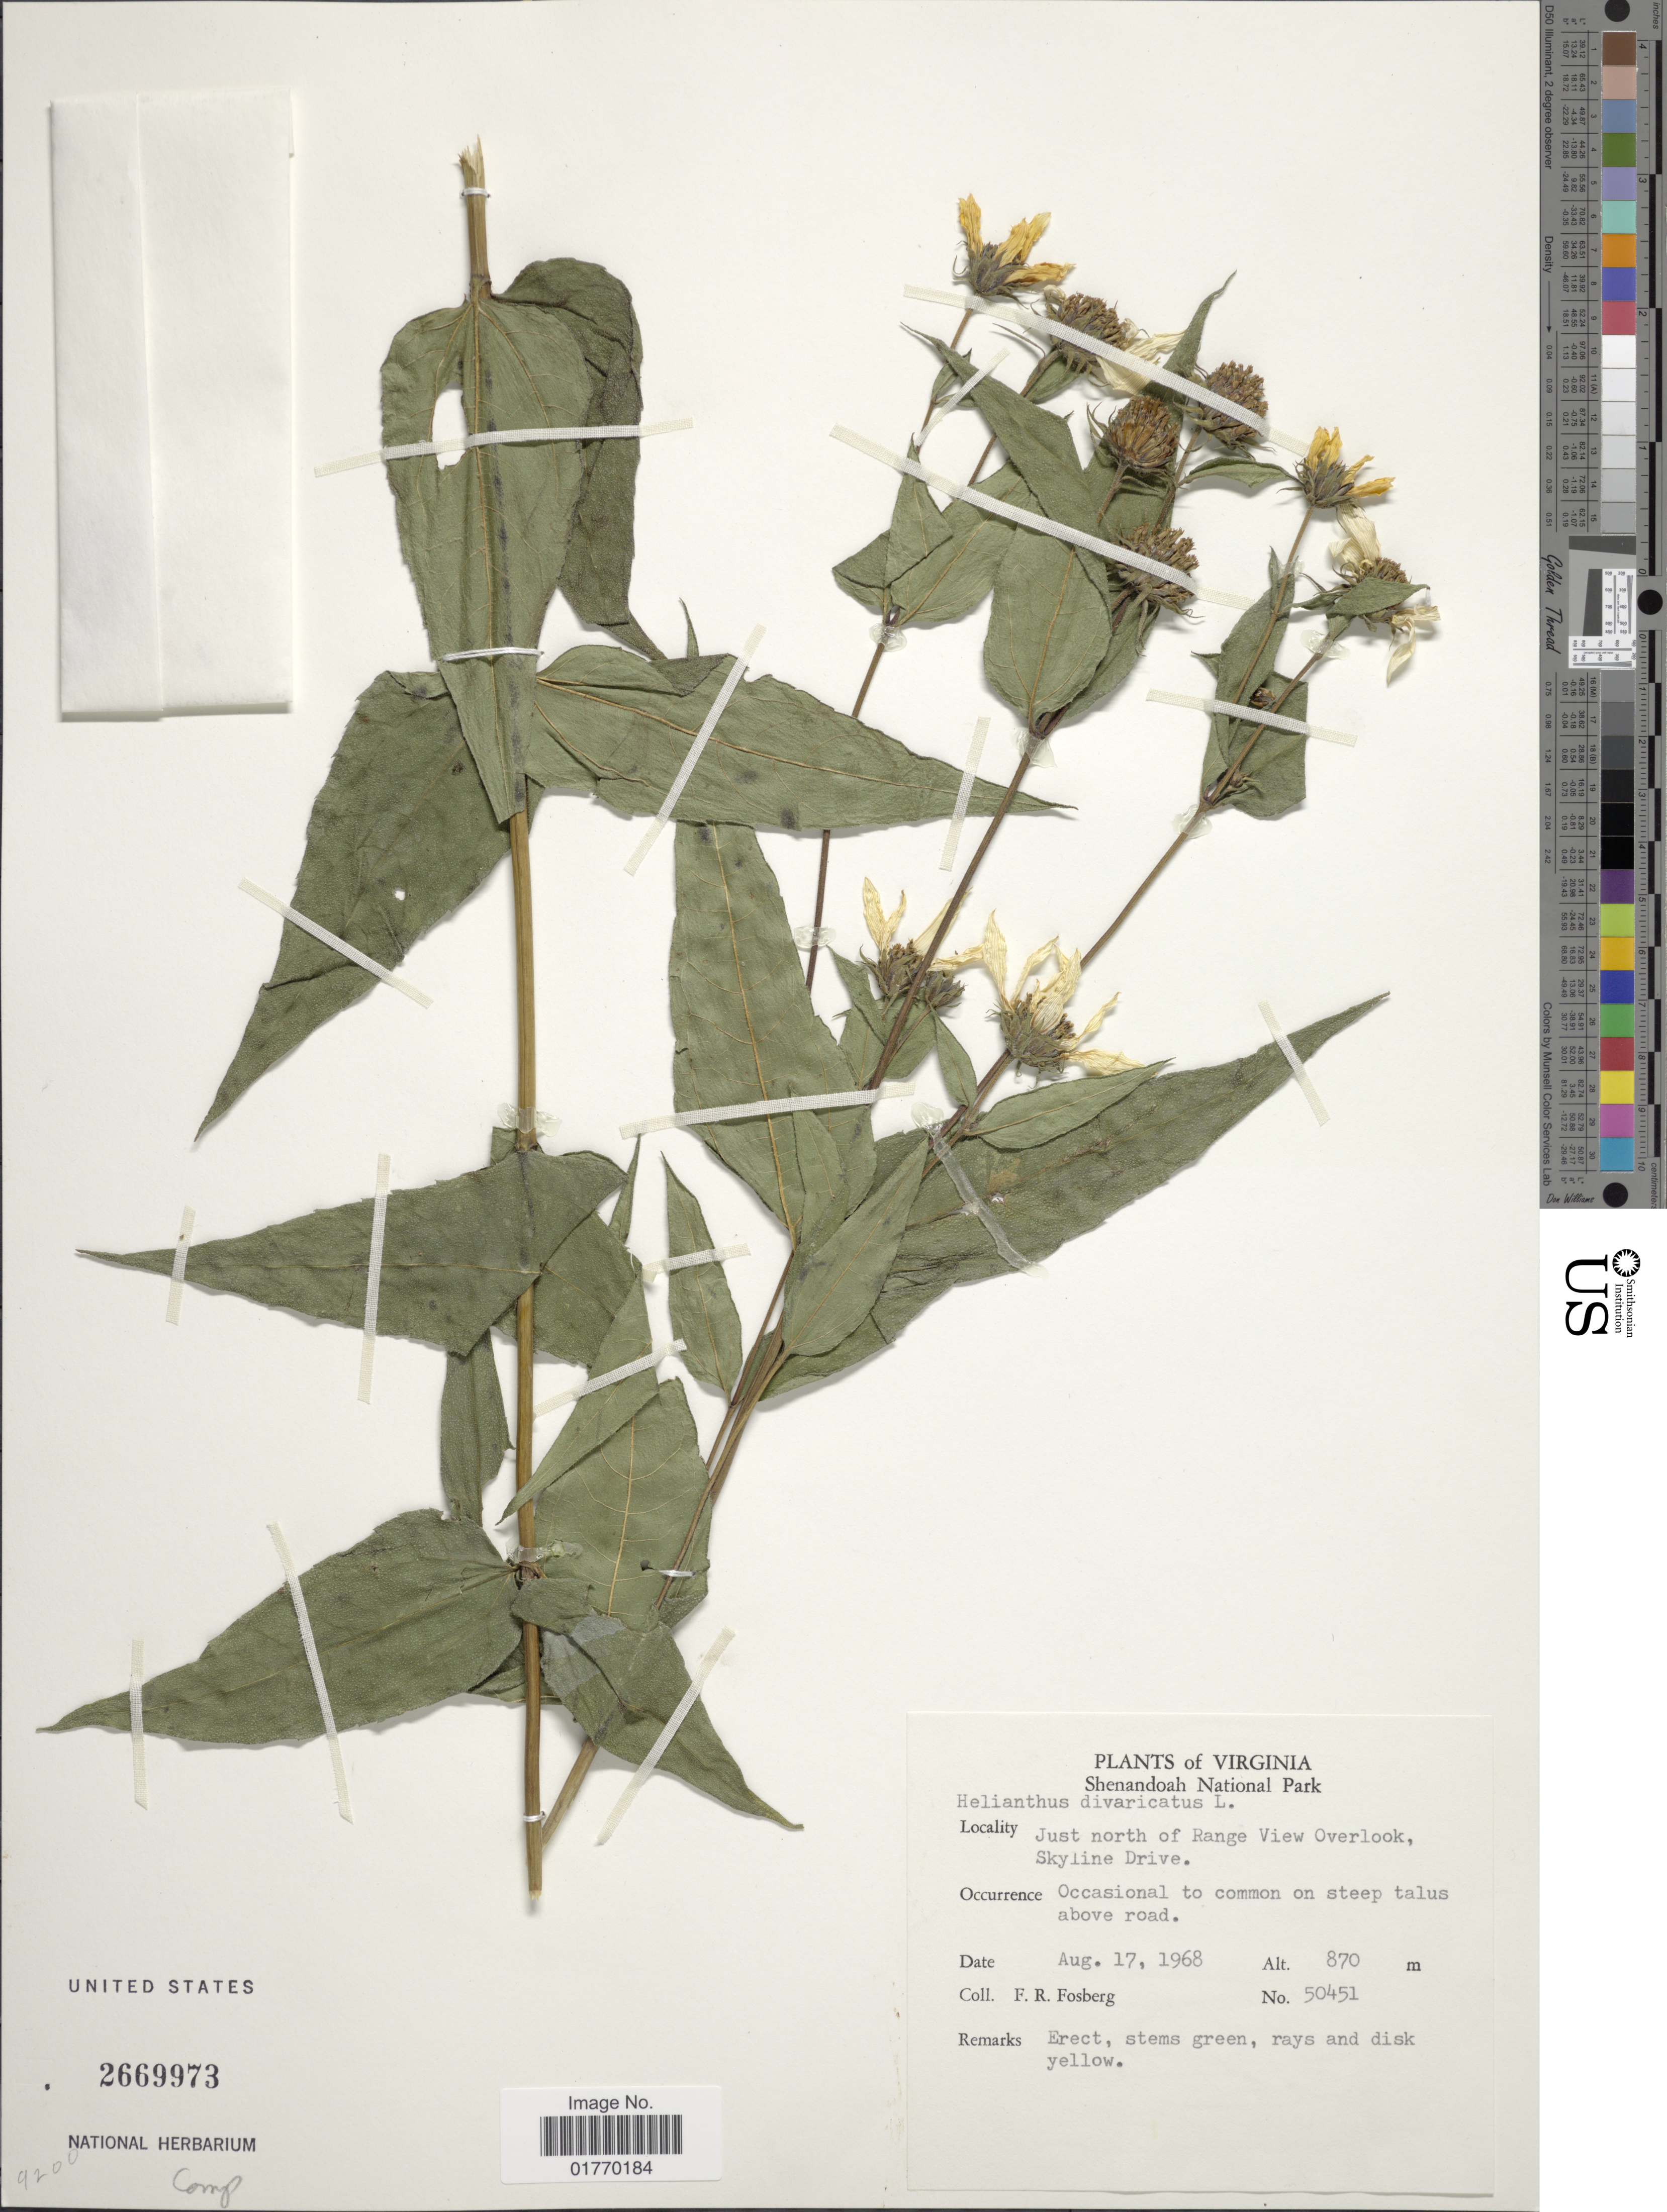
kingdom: Plantae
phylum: Tracheophyta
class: Magnoliopsida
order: Asterales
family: Asteraceae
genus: Helianthus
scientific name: Helianthus divaricatus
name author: L.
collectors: F. R. Fosberg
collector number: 50451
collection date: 1968-08-17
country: United States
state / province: Virginia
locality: Shenandoah National Park, Just north of Range View Overlook, Skyline Drive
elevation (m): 870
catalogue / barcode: US 2669973